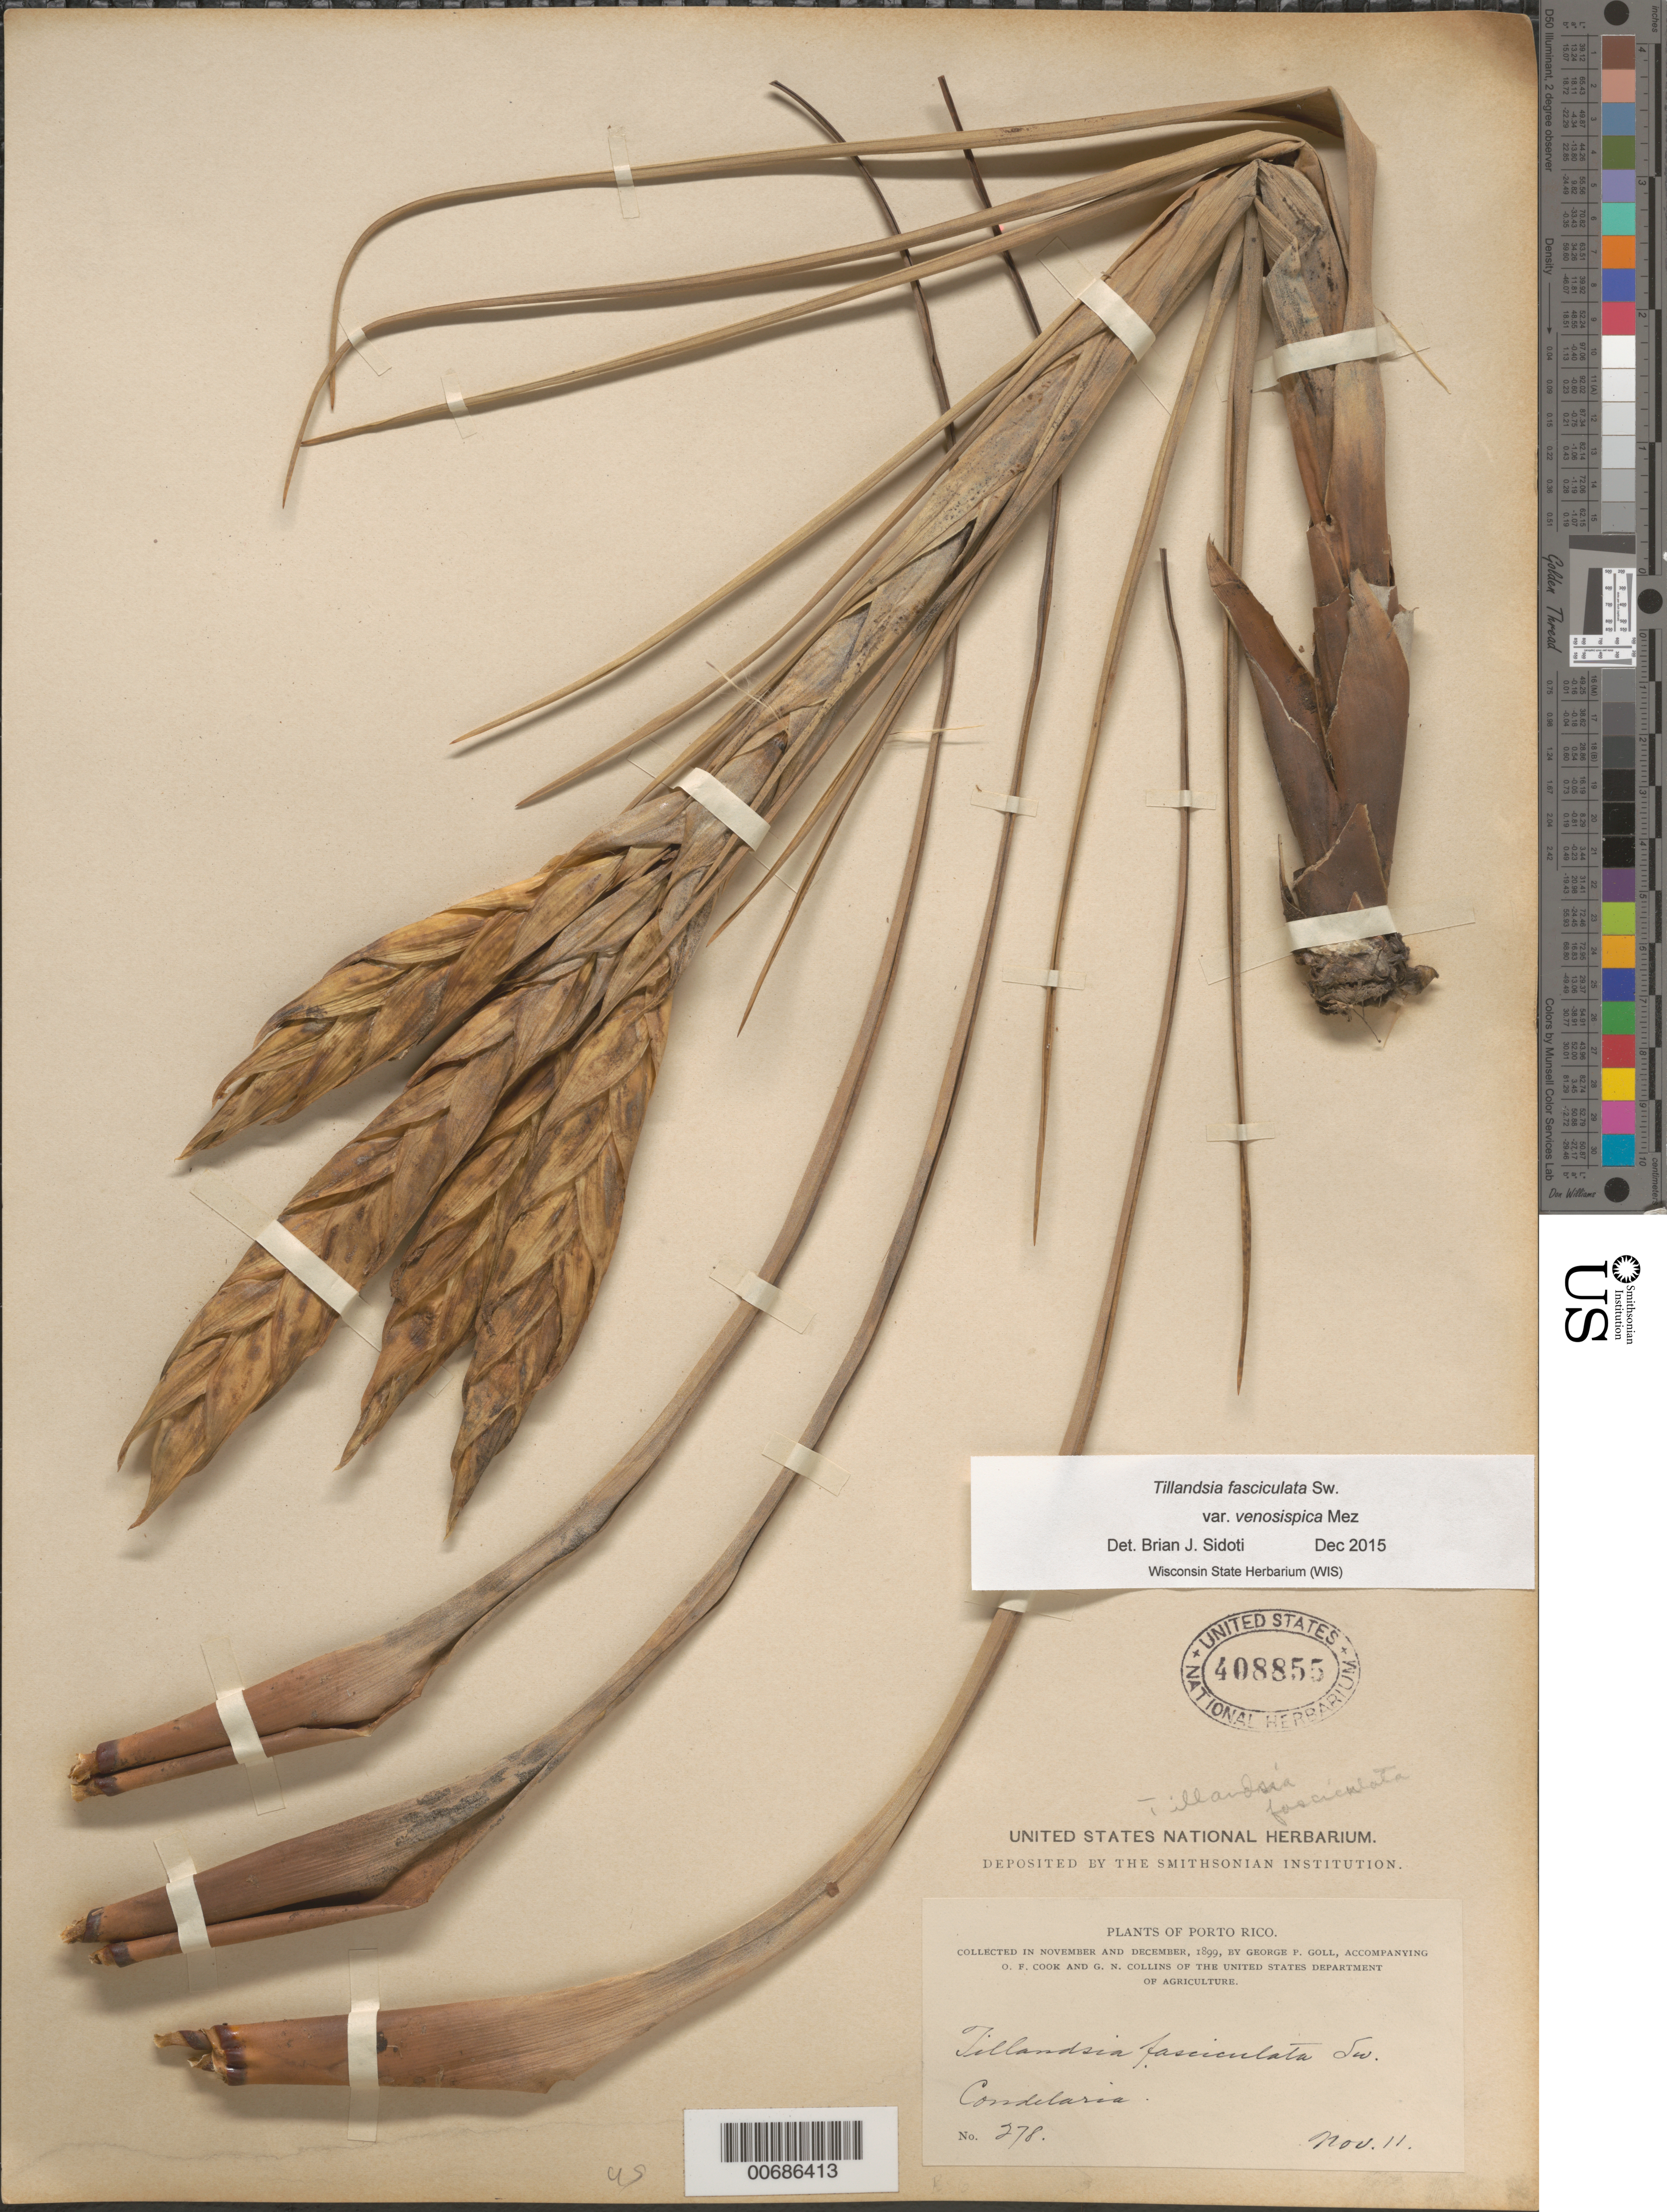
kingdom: Plantae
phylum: Tracheophyta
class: Liliopsida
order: Poales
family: Bromeliaceae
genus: Tillandsia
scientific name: Tillandsia fasciculata var. venosispica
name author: Mez in A. DC.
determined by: Sidoti, B. J.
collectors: G. Goll, O. F. Cook & G. Collins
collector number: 278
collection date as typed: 11 Nov 1899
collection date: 1899-11-11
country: Puerto Rico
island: Greater Antilles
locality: Condelaria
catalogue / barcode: US 408855